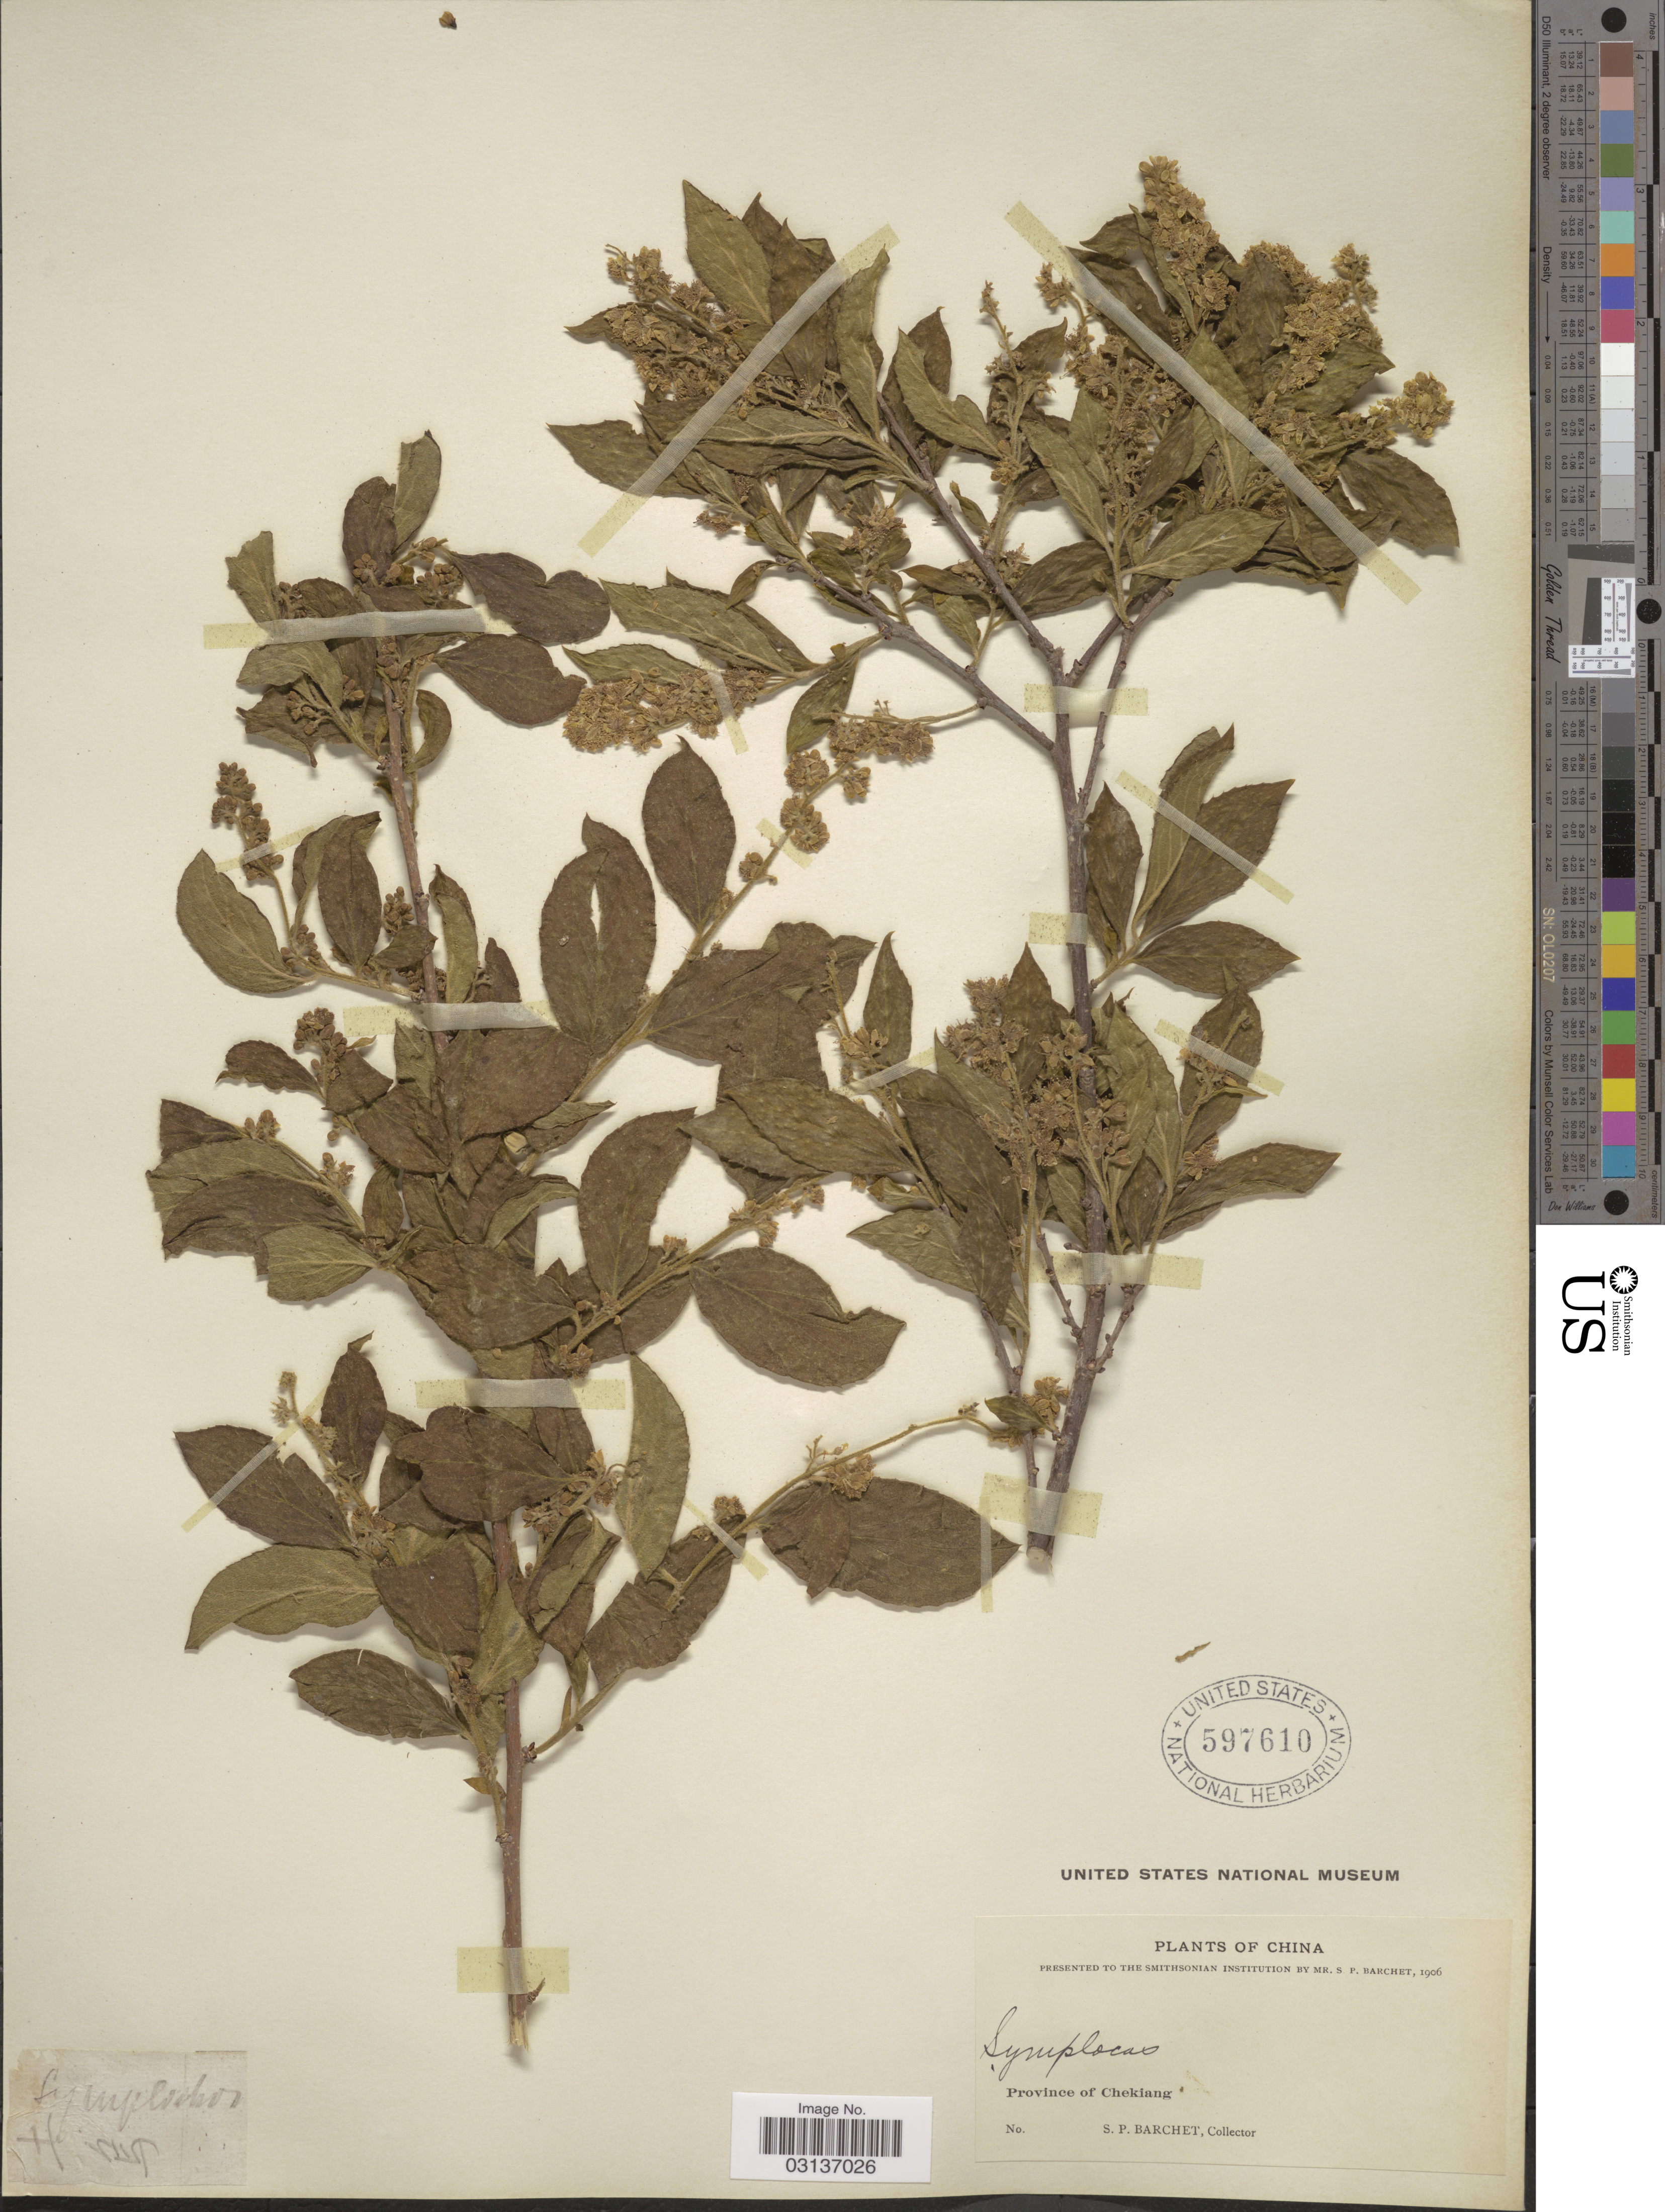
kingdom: Plantae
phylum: Tracheophyta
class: Magnoliopsida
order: Ericales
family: Symplocaceae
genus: Symplocos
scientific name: Symplocos paniculata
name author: Miq.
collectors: S. P. Barchet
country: China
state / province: Zhejiang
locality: Province of Chekiang.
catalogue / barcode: US 597610